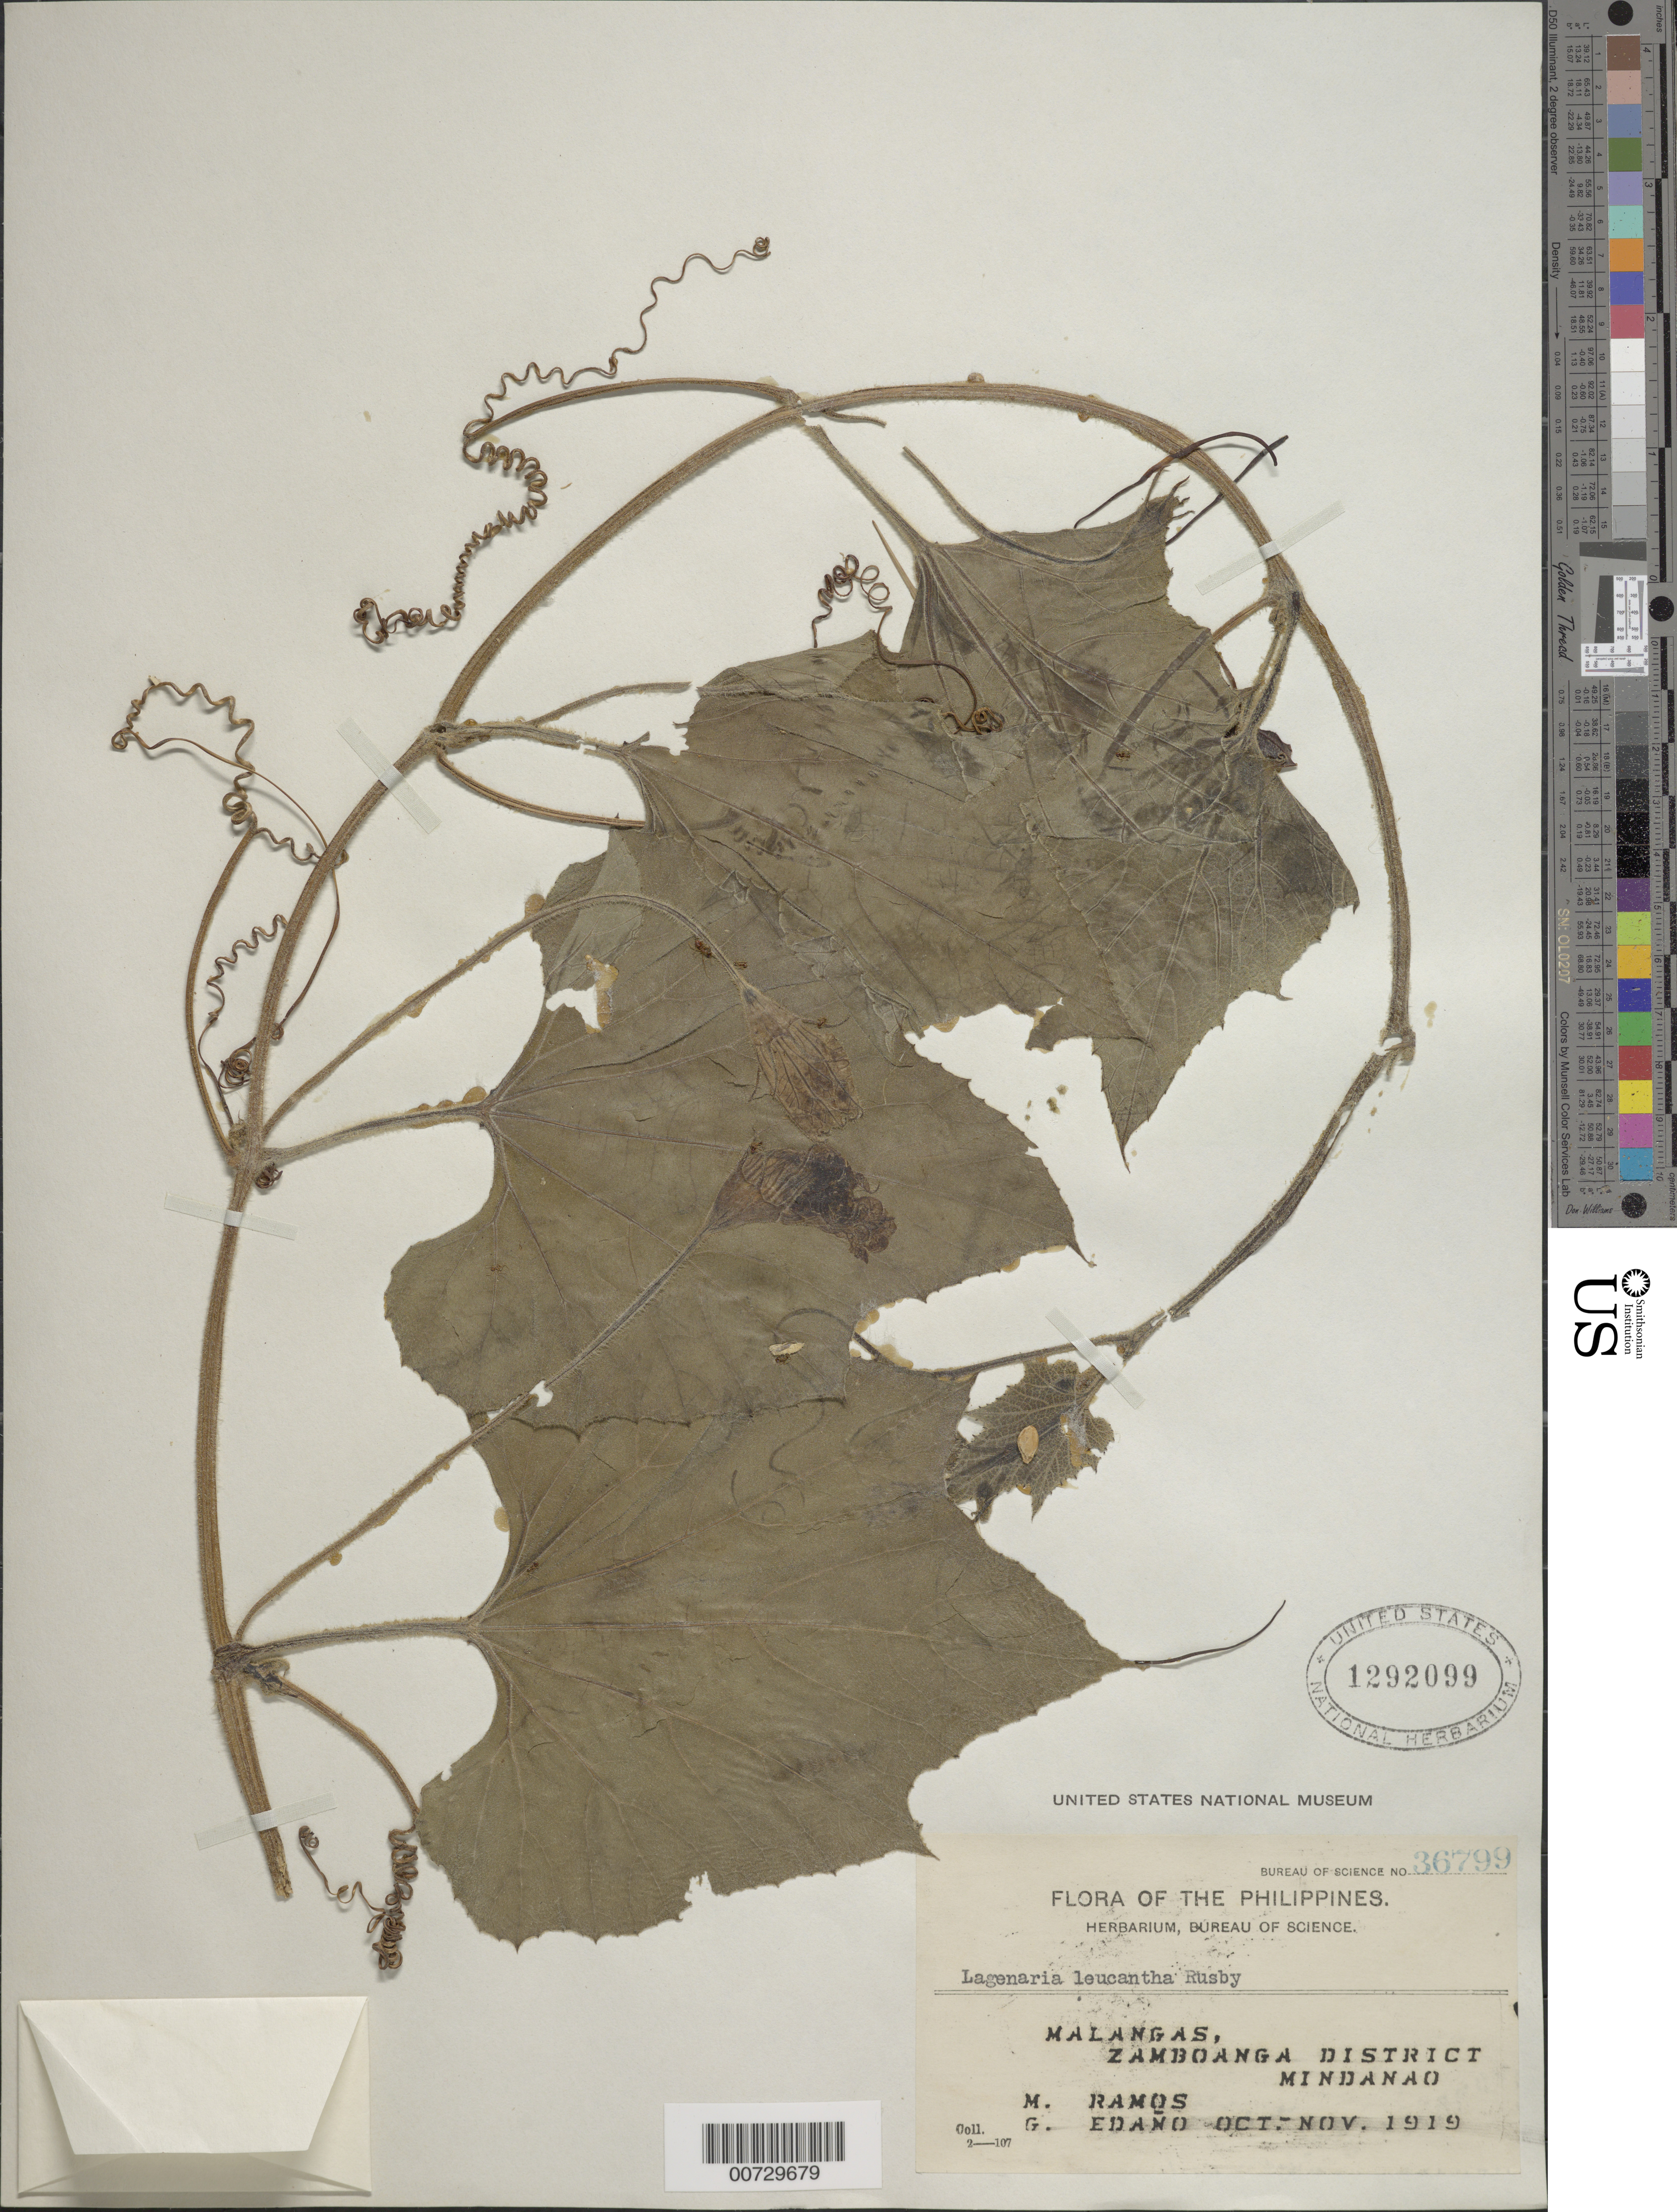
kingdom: Plantae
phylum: Tracheophyta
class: Magnoliopsida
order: Cucurbitales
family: Cucurbitaceae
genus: Lagenaria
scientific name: Lagenaria leucantha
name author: Rusby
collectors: M. Ramos & G. E. Edaño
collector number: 36799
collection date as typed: Oct 1919 to -- Nov 1919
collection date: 1919-10/1919-11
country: Philippines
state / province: Zamboanga Peninsula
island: Mindanao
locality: Malangas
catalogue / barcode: US 1292099